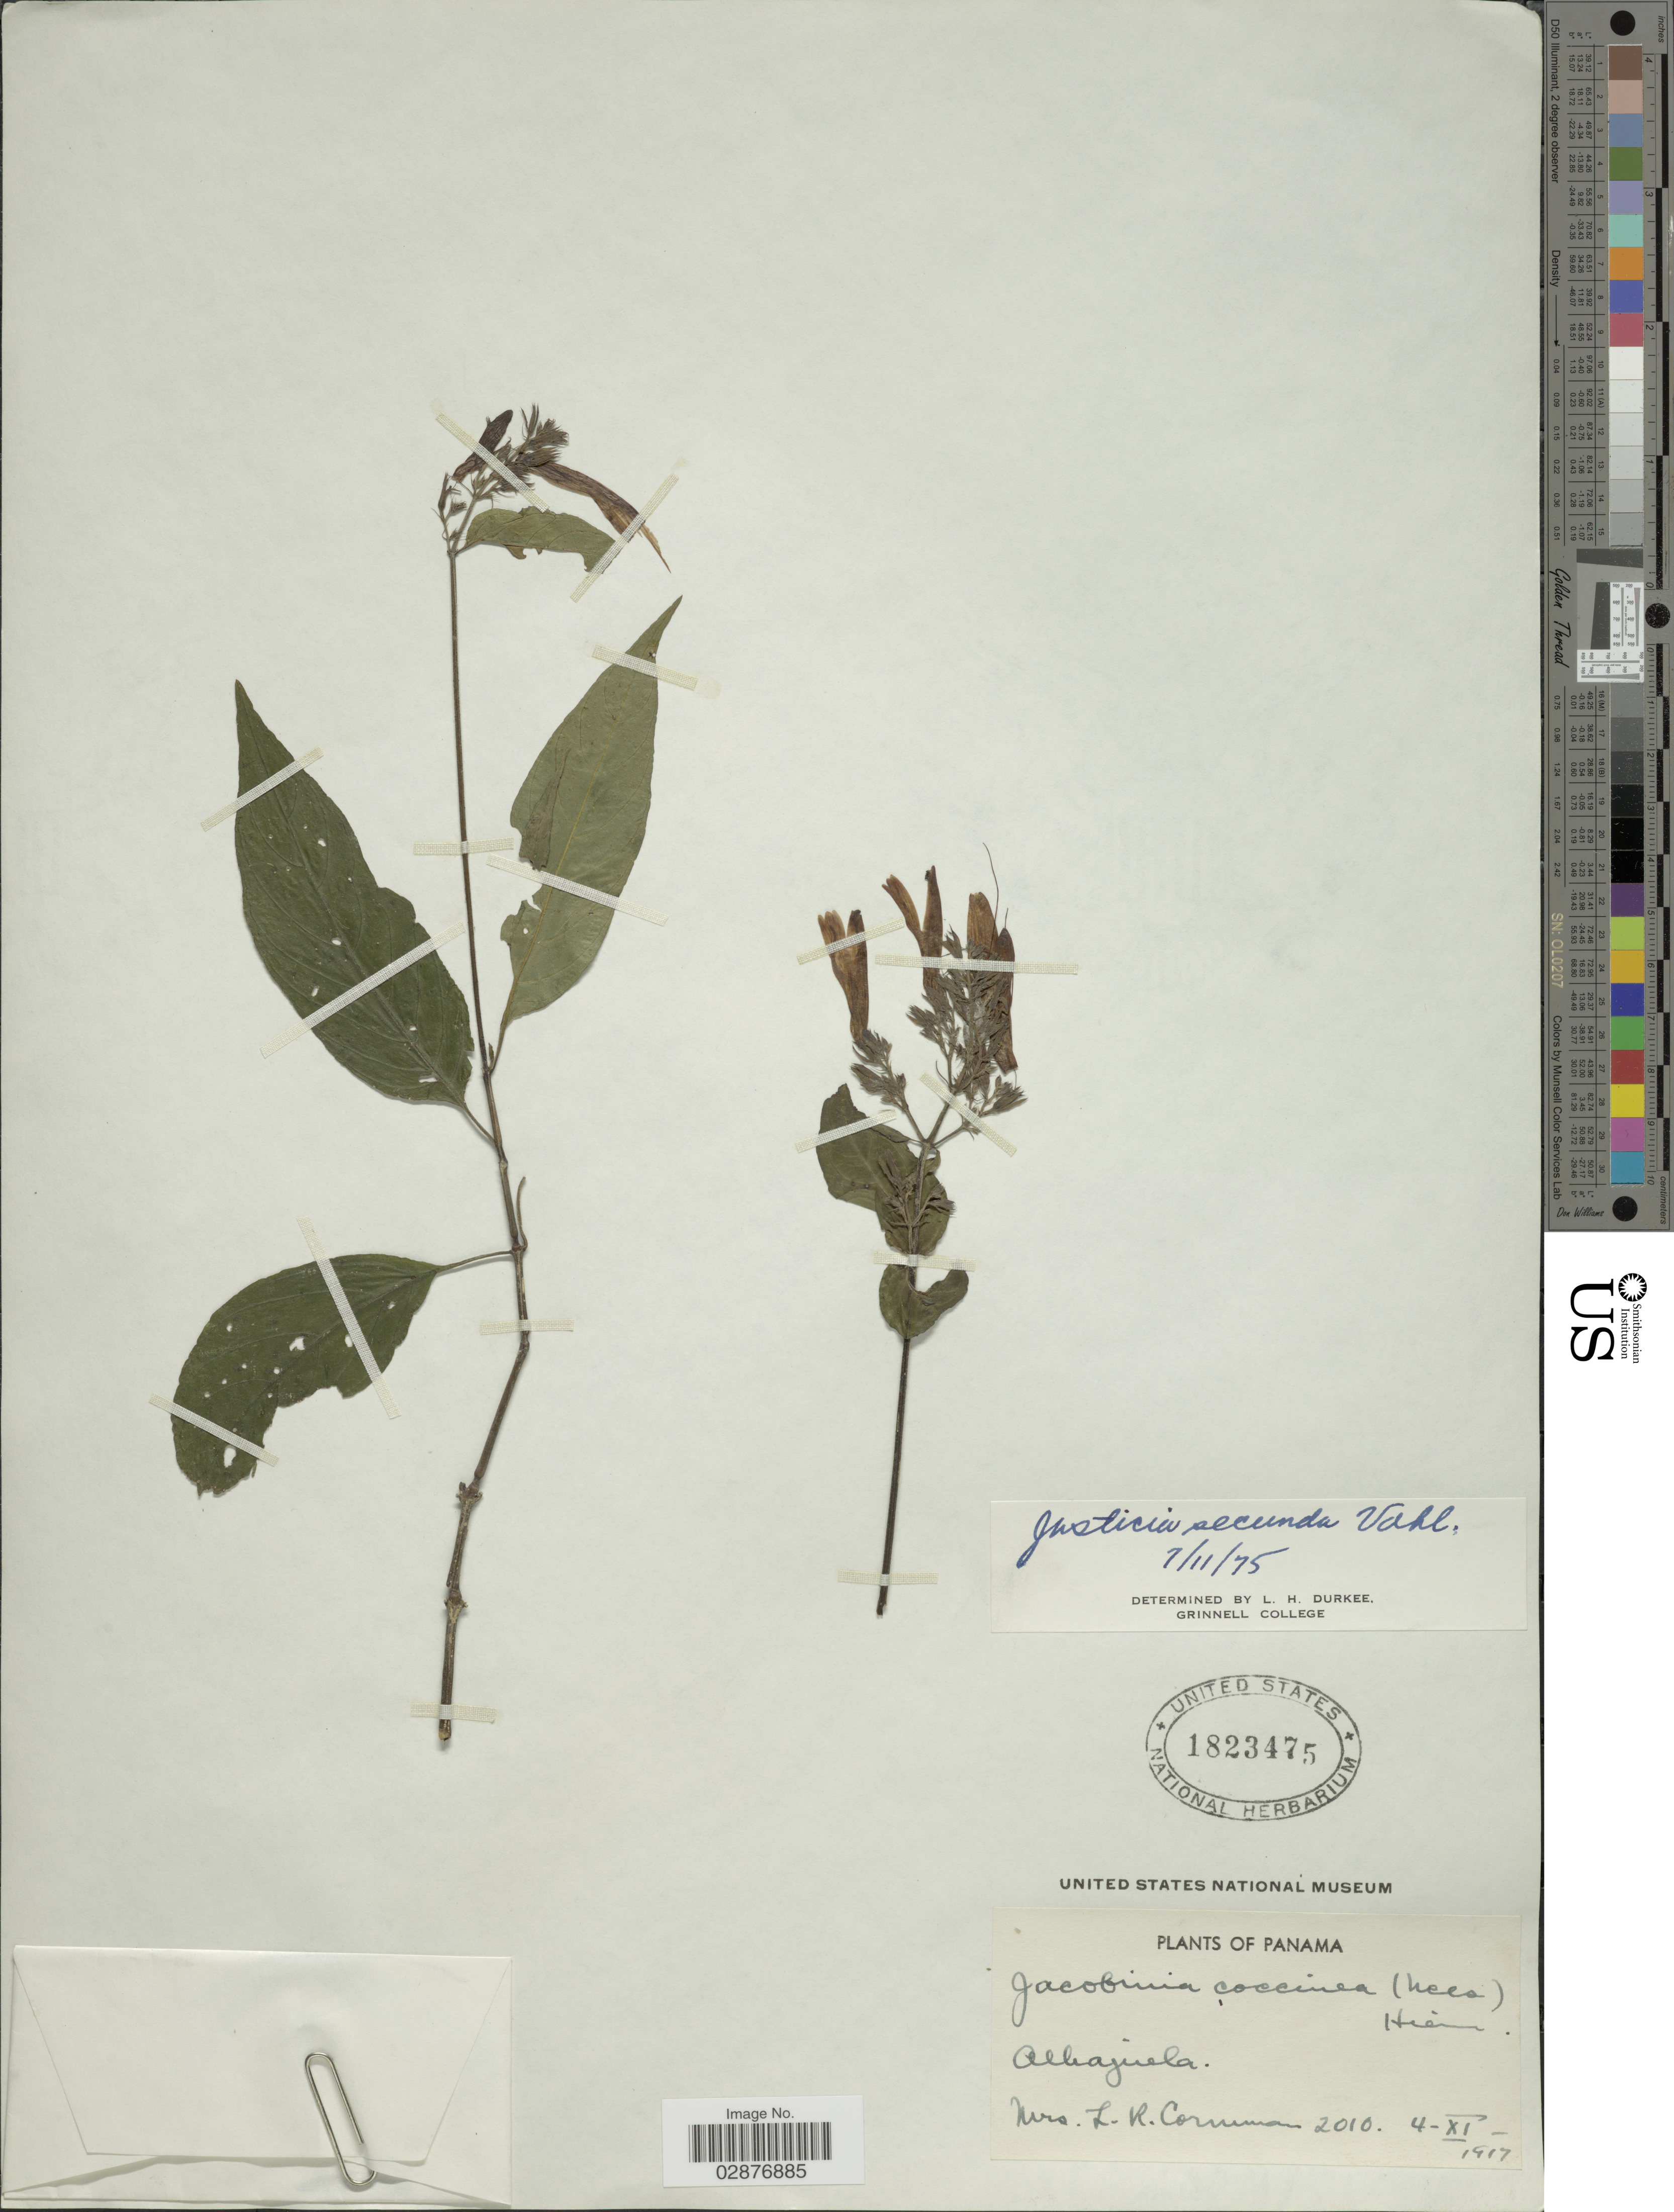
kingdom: Plantae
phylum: Tracheophyta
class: Magnoliopsida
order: Lamiales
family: Acanthaceae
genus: Justicia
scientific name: Justicia secunda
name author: Vahl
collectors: L. Coruman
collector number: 2010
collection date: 1917-11-04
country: Panama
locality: Alhajuela.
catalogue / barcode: US 1823475